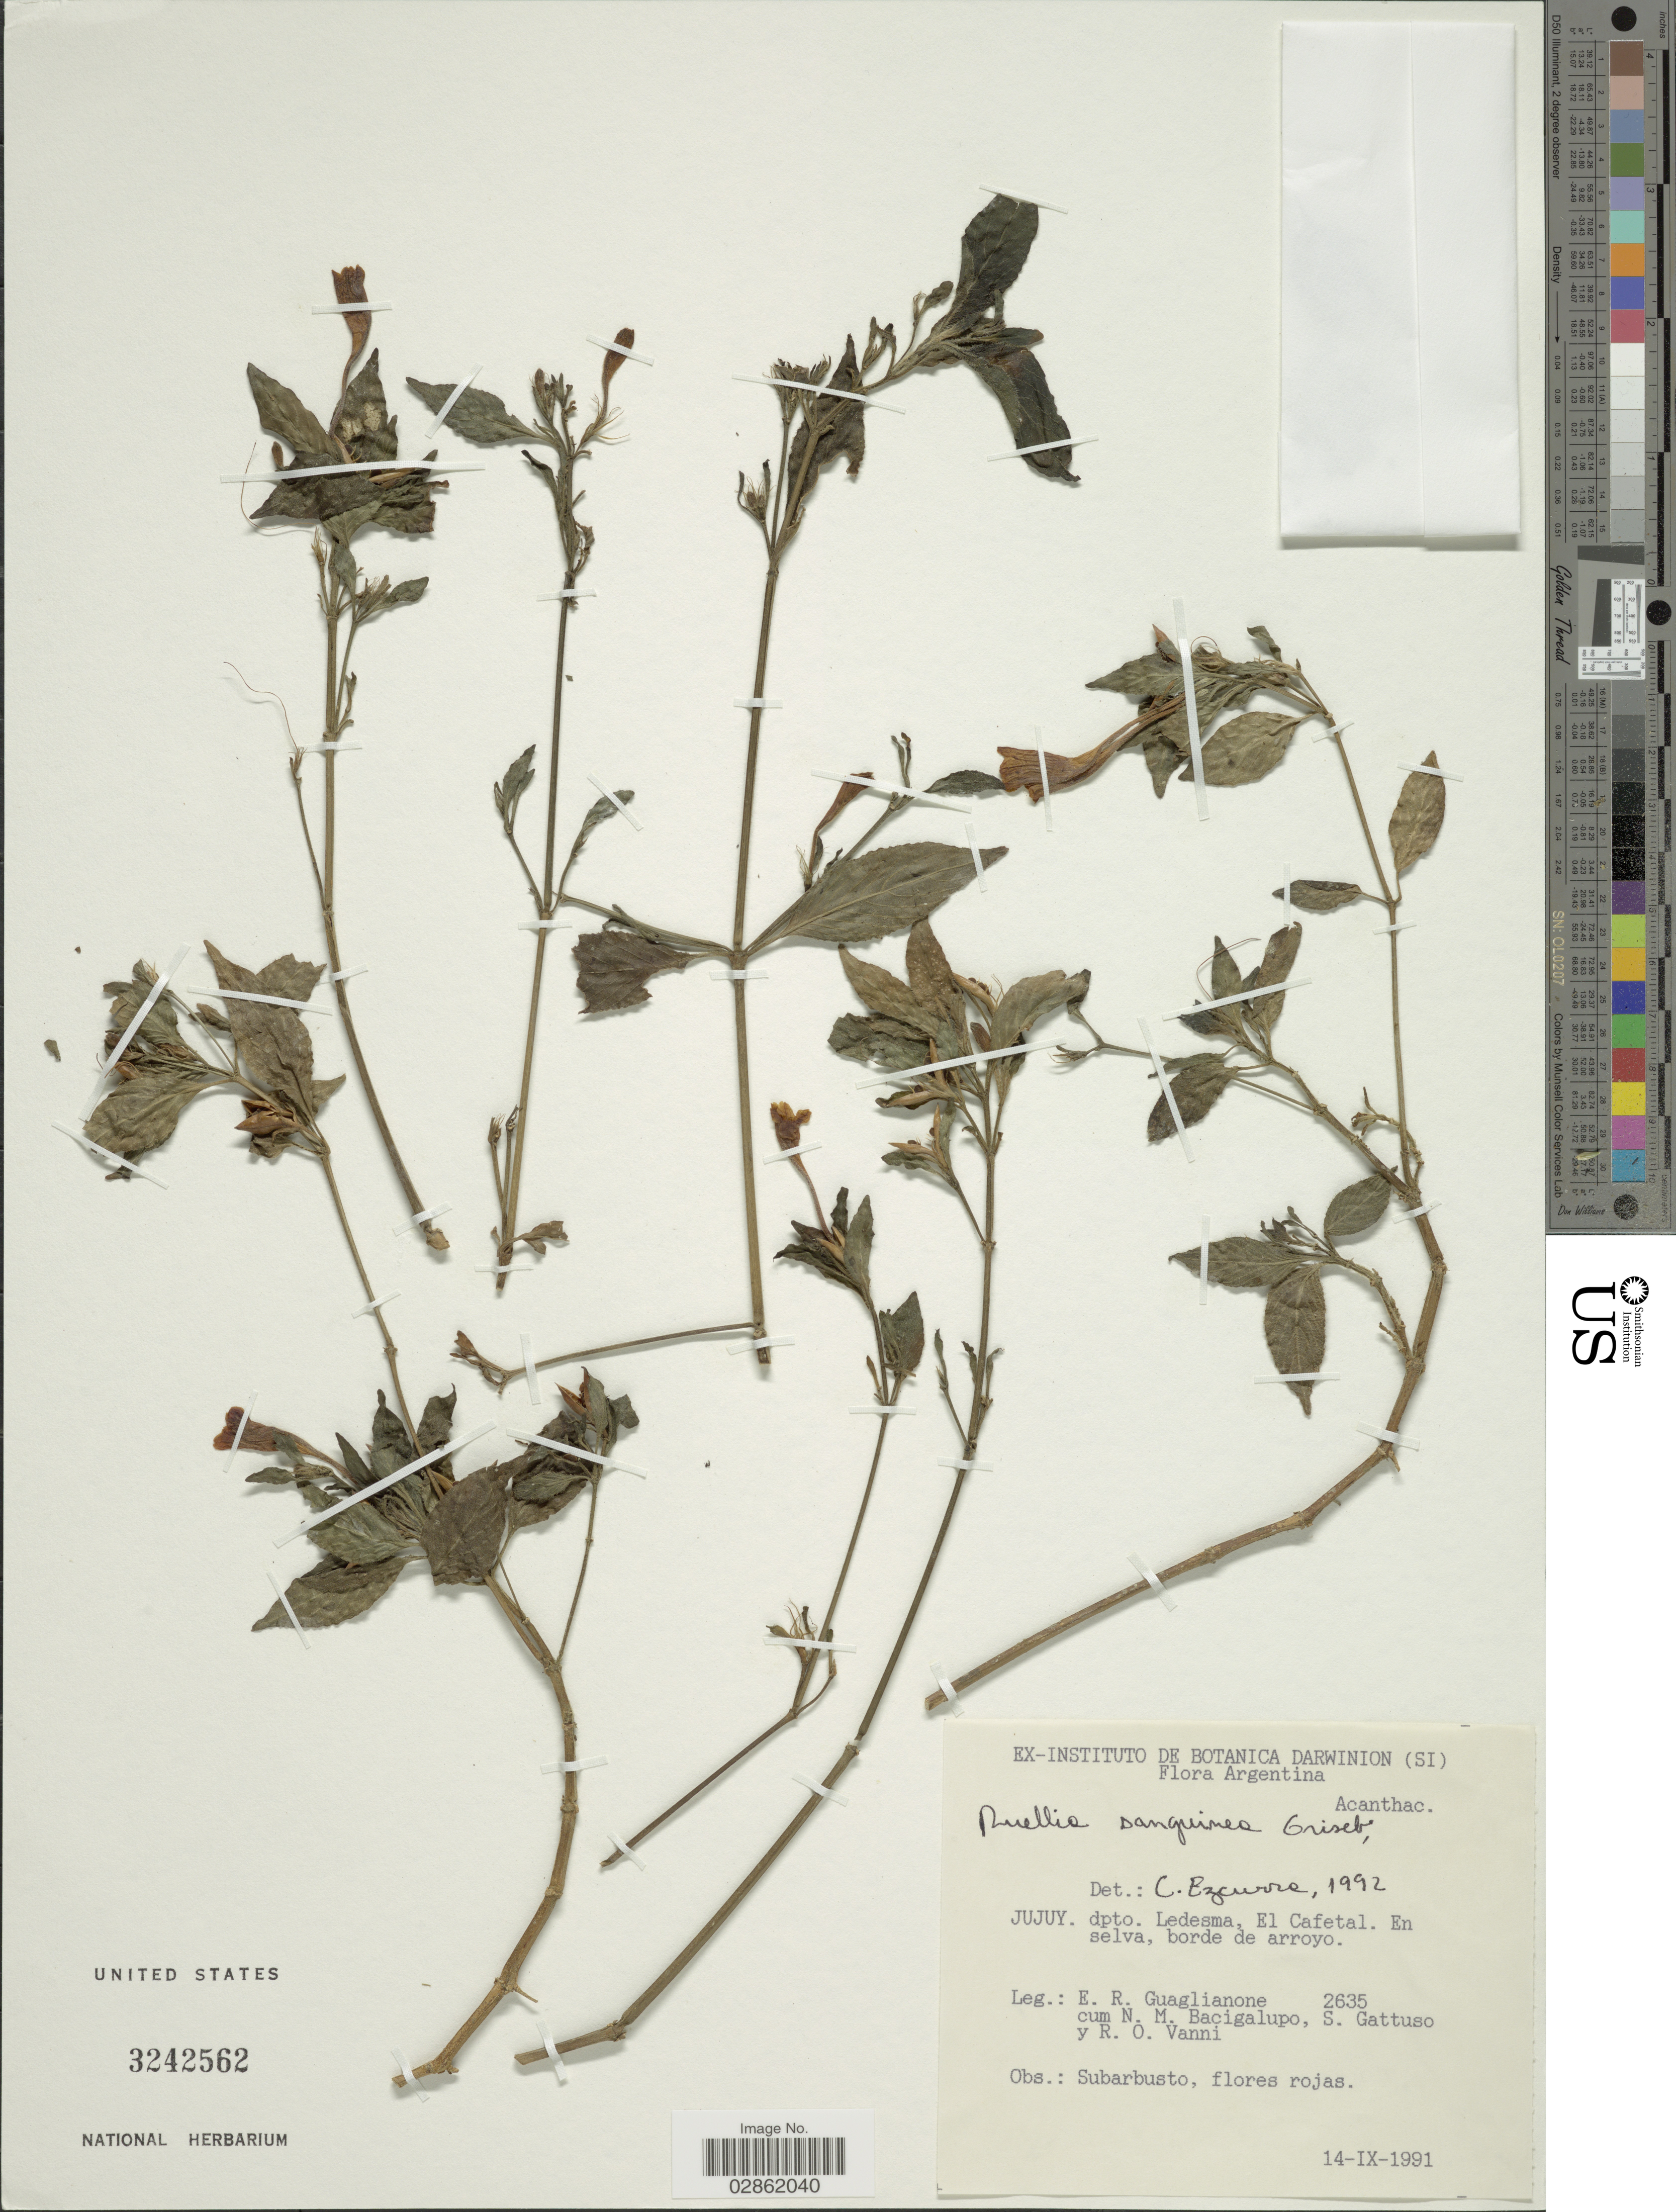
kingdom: Plantae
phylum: Tracheophyta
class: Magnoliopsida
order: Lamiales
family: Acanthaceae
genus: Ruellia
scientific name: Ruellia sanguinea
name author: Griseb.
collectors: E. R. Guaglianone, N. M. Bacigalupo, S. Gattuso & R. O. Vanni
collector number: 2635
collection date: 1991-09-14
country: Argentina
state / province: Jujuy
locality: Jujuy, dpto. Ledesma, El Cafetal, El selva, borde de arroyo.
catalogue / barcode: US 3242562